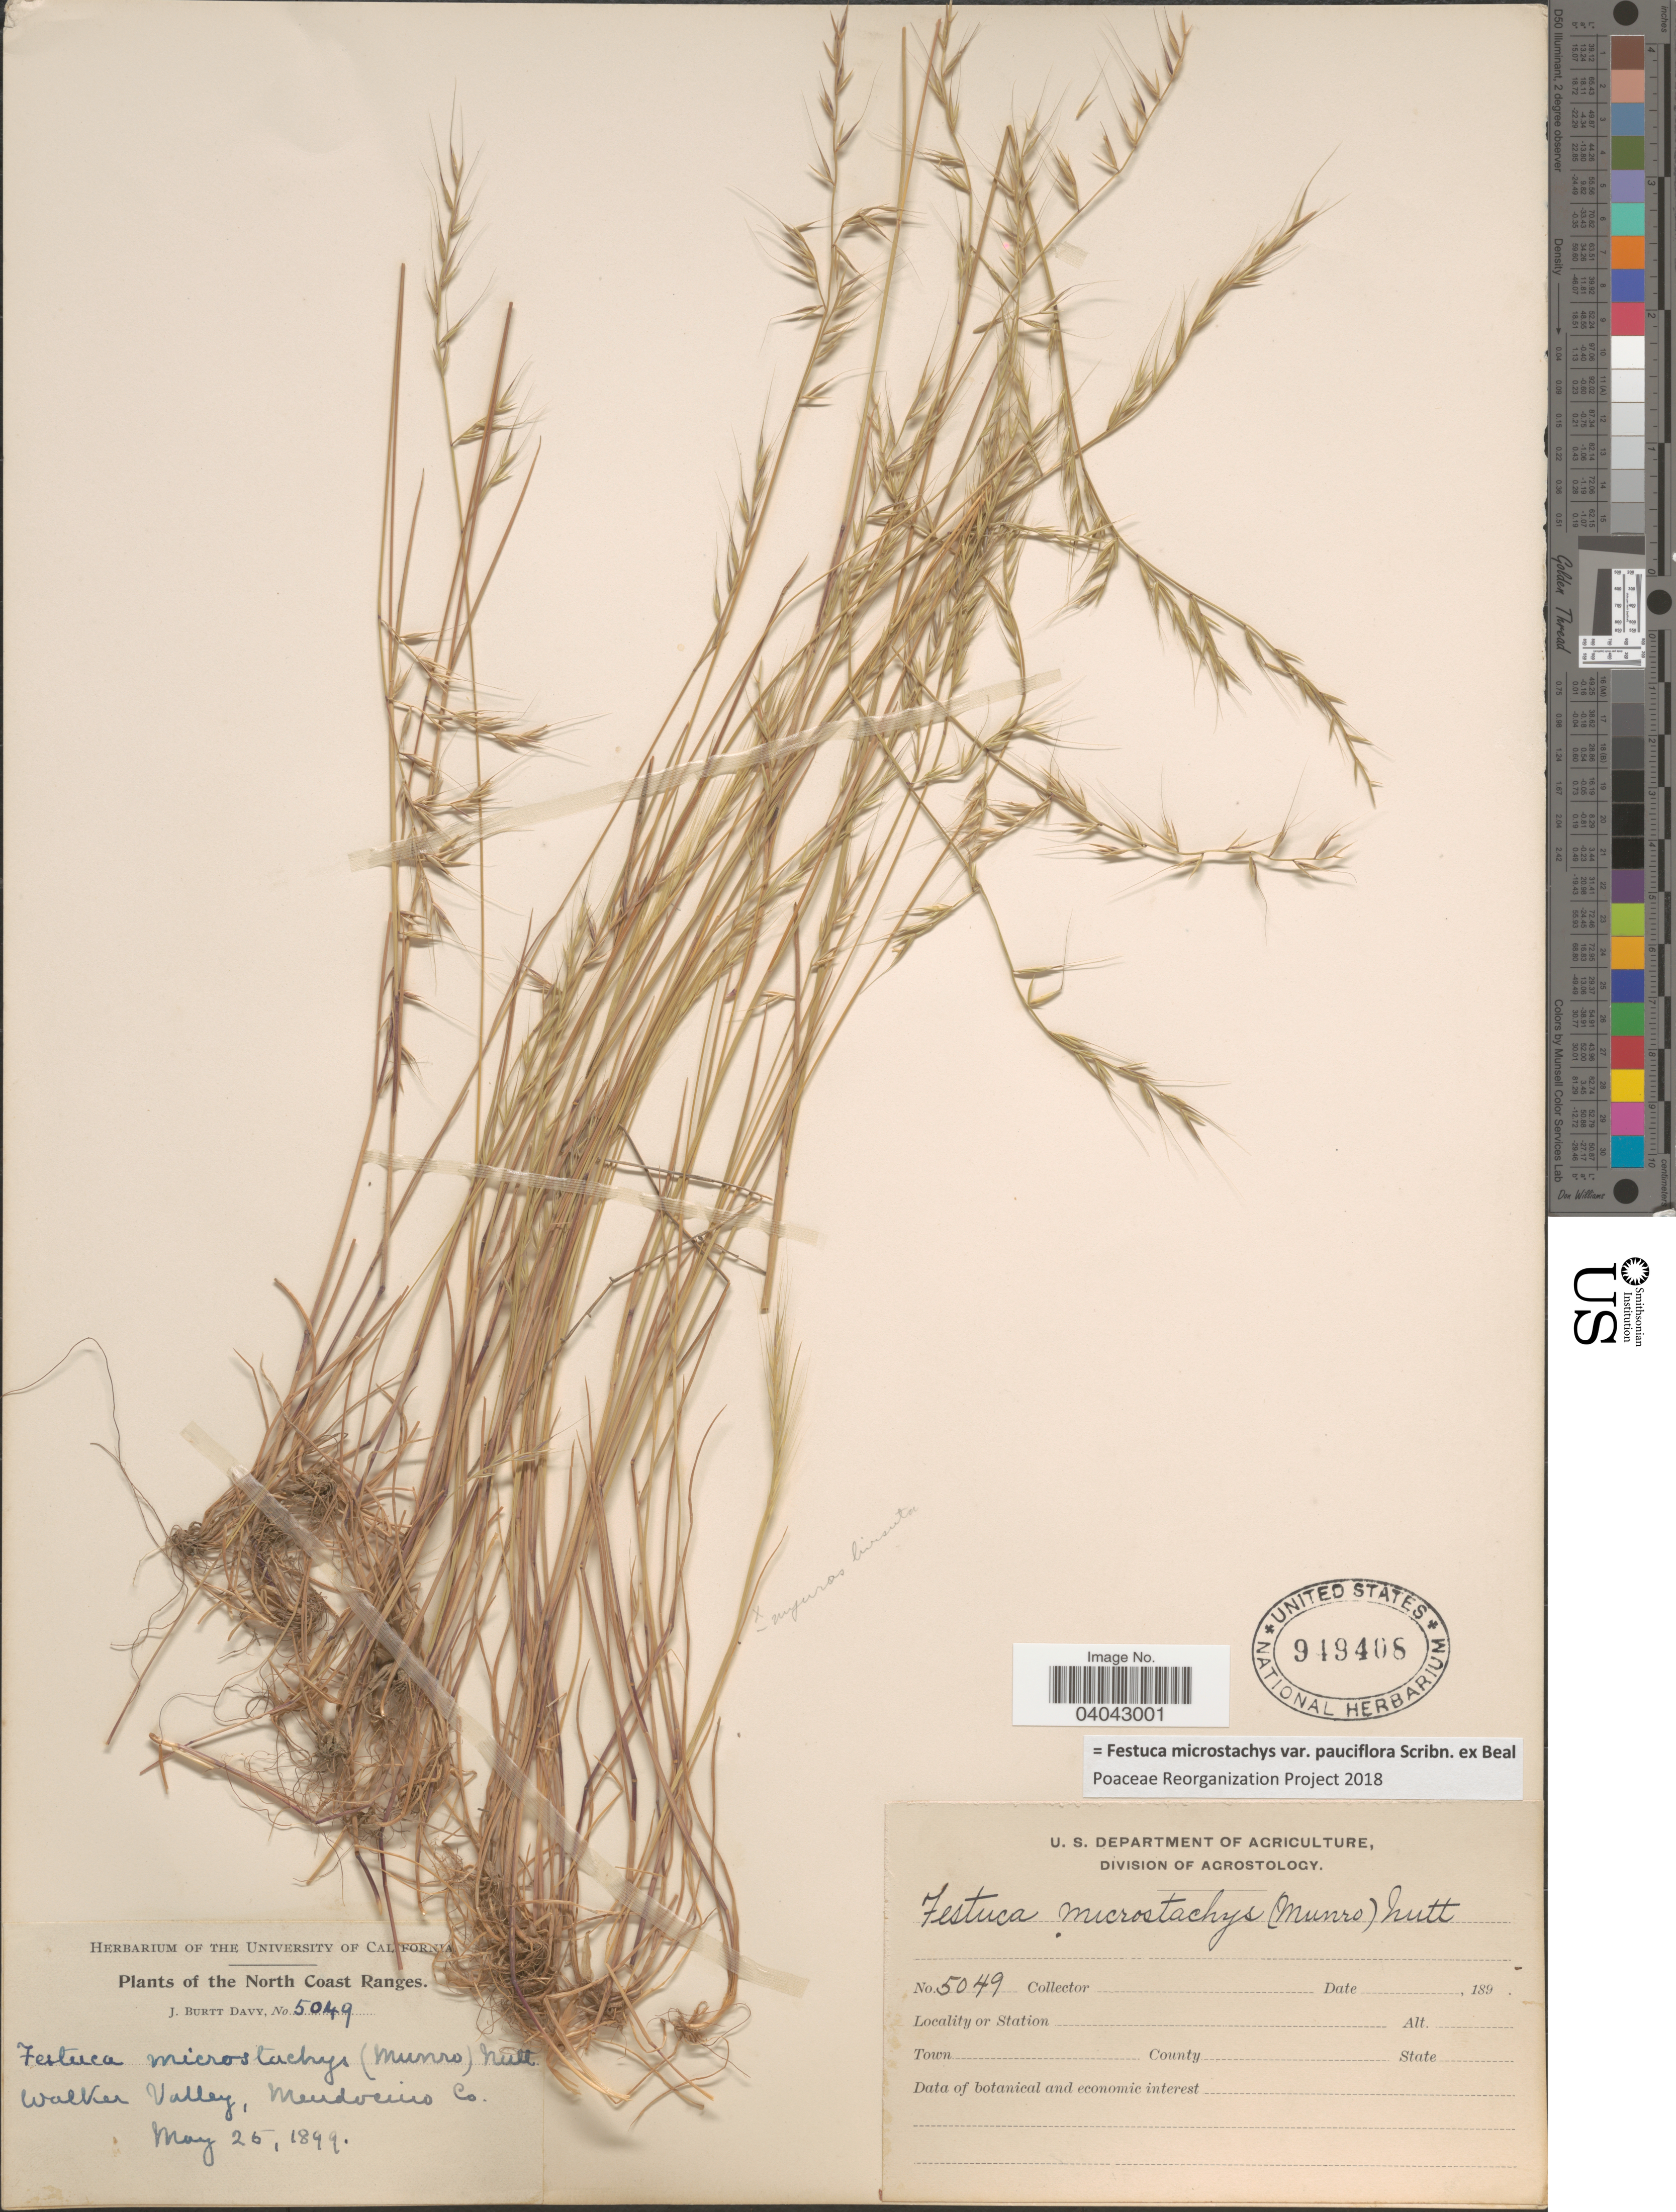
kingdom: Plantae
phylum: Tracheophyta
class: Liliopsida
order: Poales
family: Poaceae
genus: Festuca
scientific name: Festuca microstachys var. pauciflora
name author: Scribn. ex W.J. Beal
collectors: J. Burtt Davy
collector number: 5049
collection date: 1899-05-25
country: United States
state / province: California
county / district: Mendocino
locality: The North Coast Ranges. Walker Valley, Mendocino Co.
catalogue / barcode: US 949408